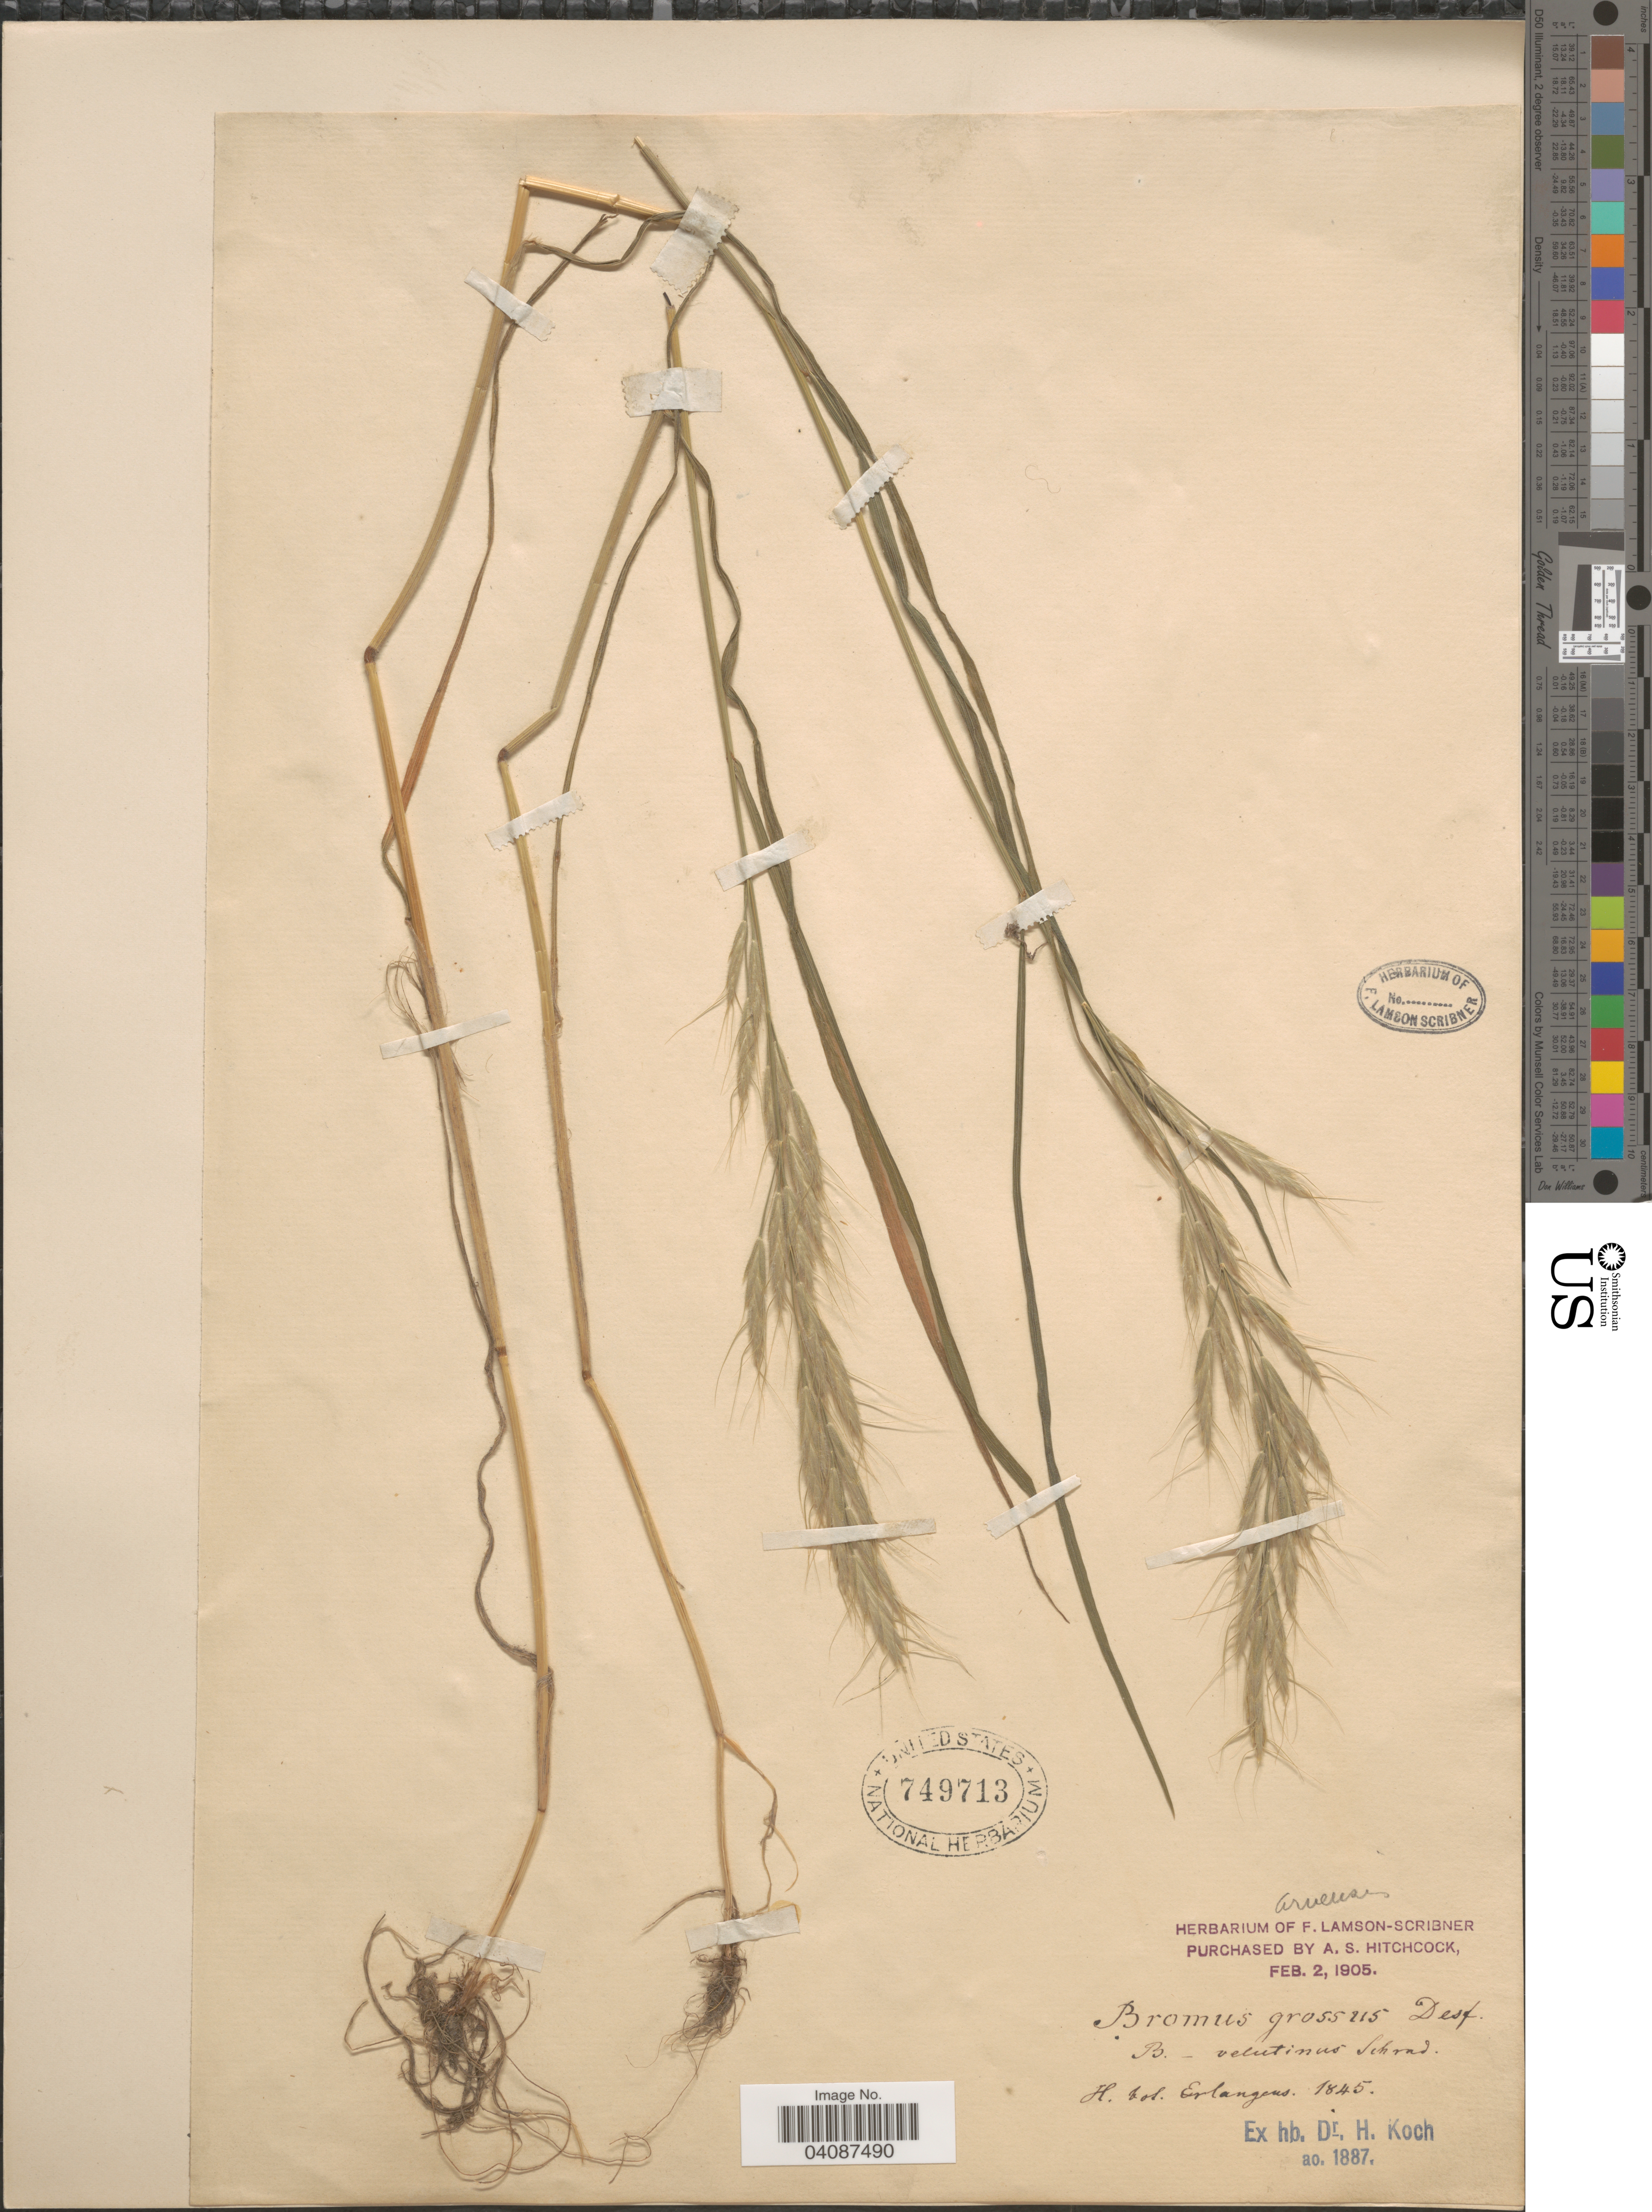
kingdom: Plantae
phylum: Tracheophyta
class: Liliopsida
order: Poales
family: Poaceae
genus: Bromus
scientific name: Bromus arvensis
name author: L.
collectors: Ex herb. H. Koch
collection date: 1845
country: Germany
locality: H. bot. Erlangens.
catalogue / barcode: US 749713